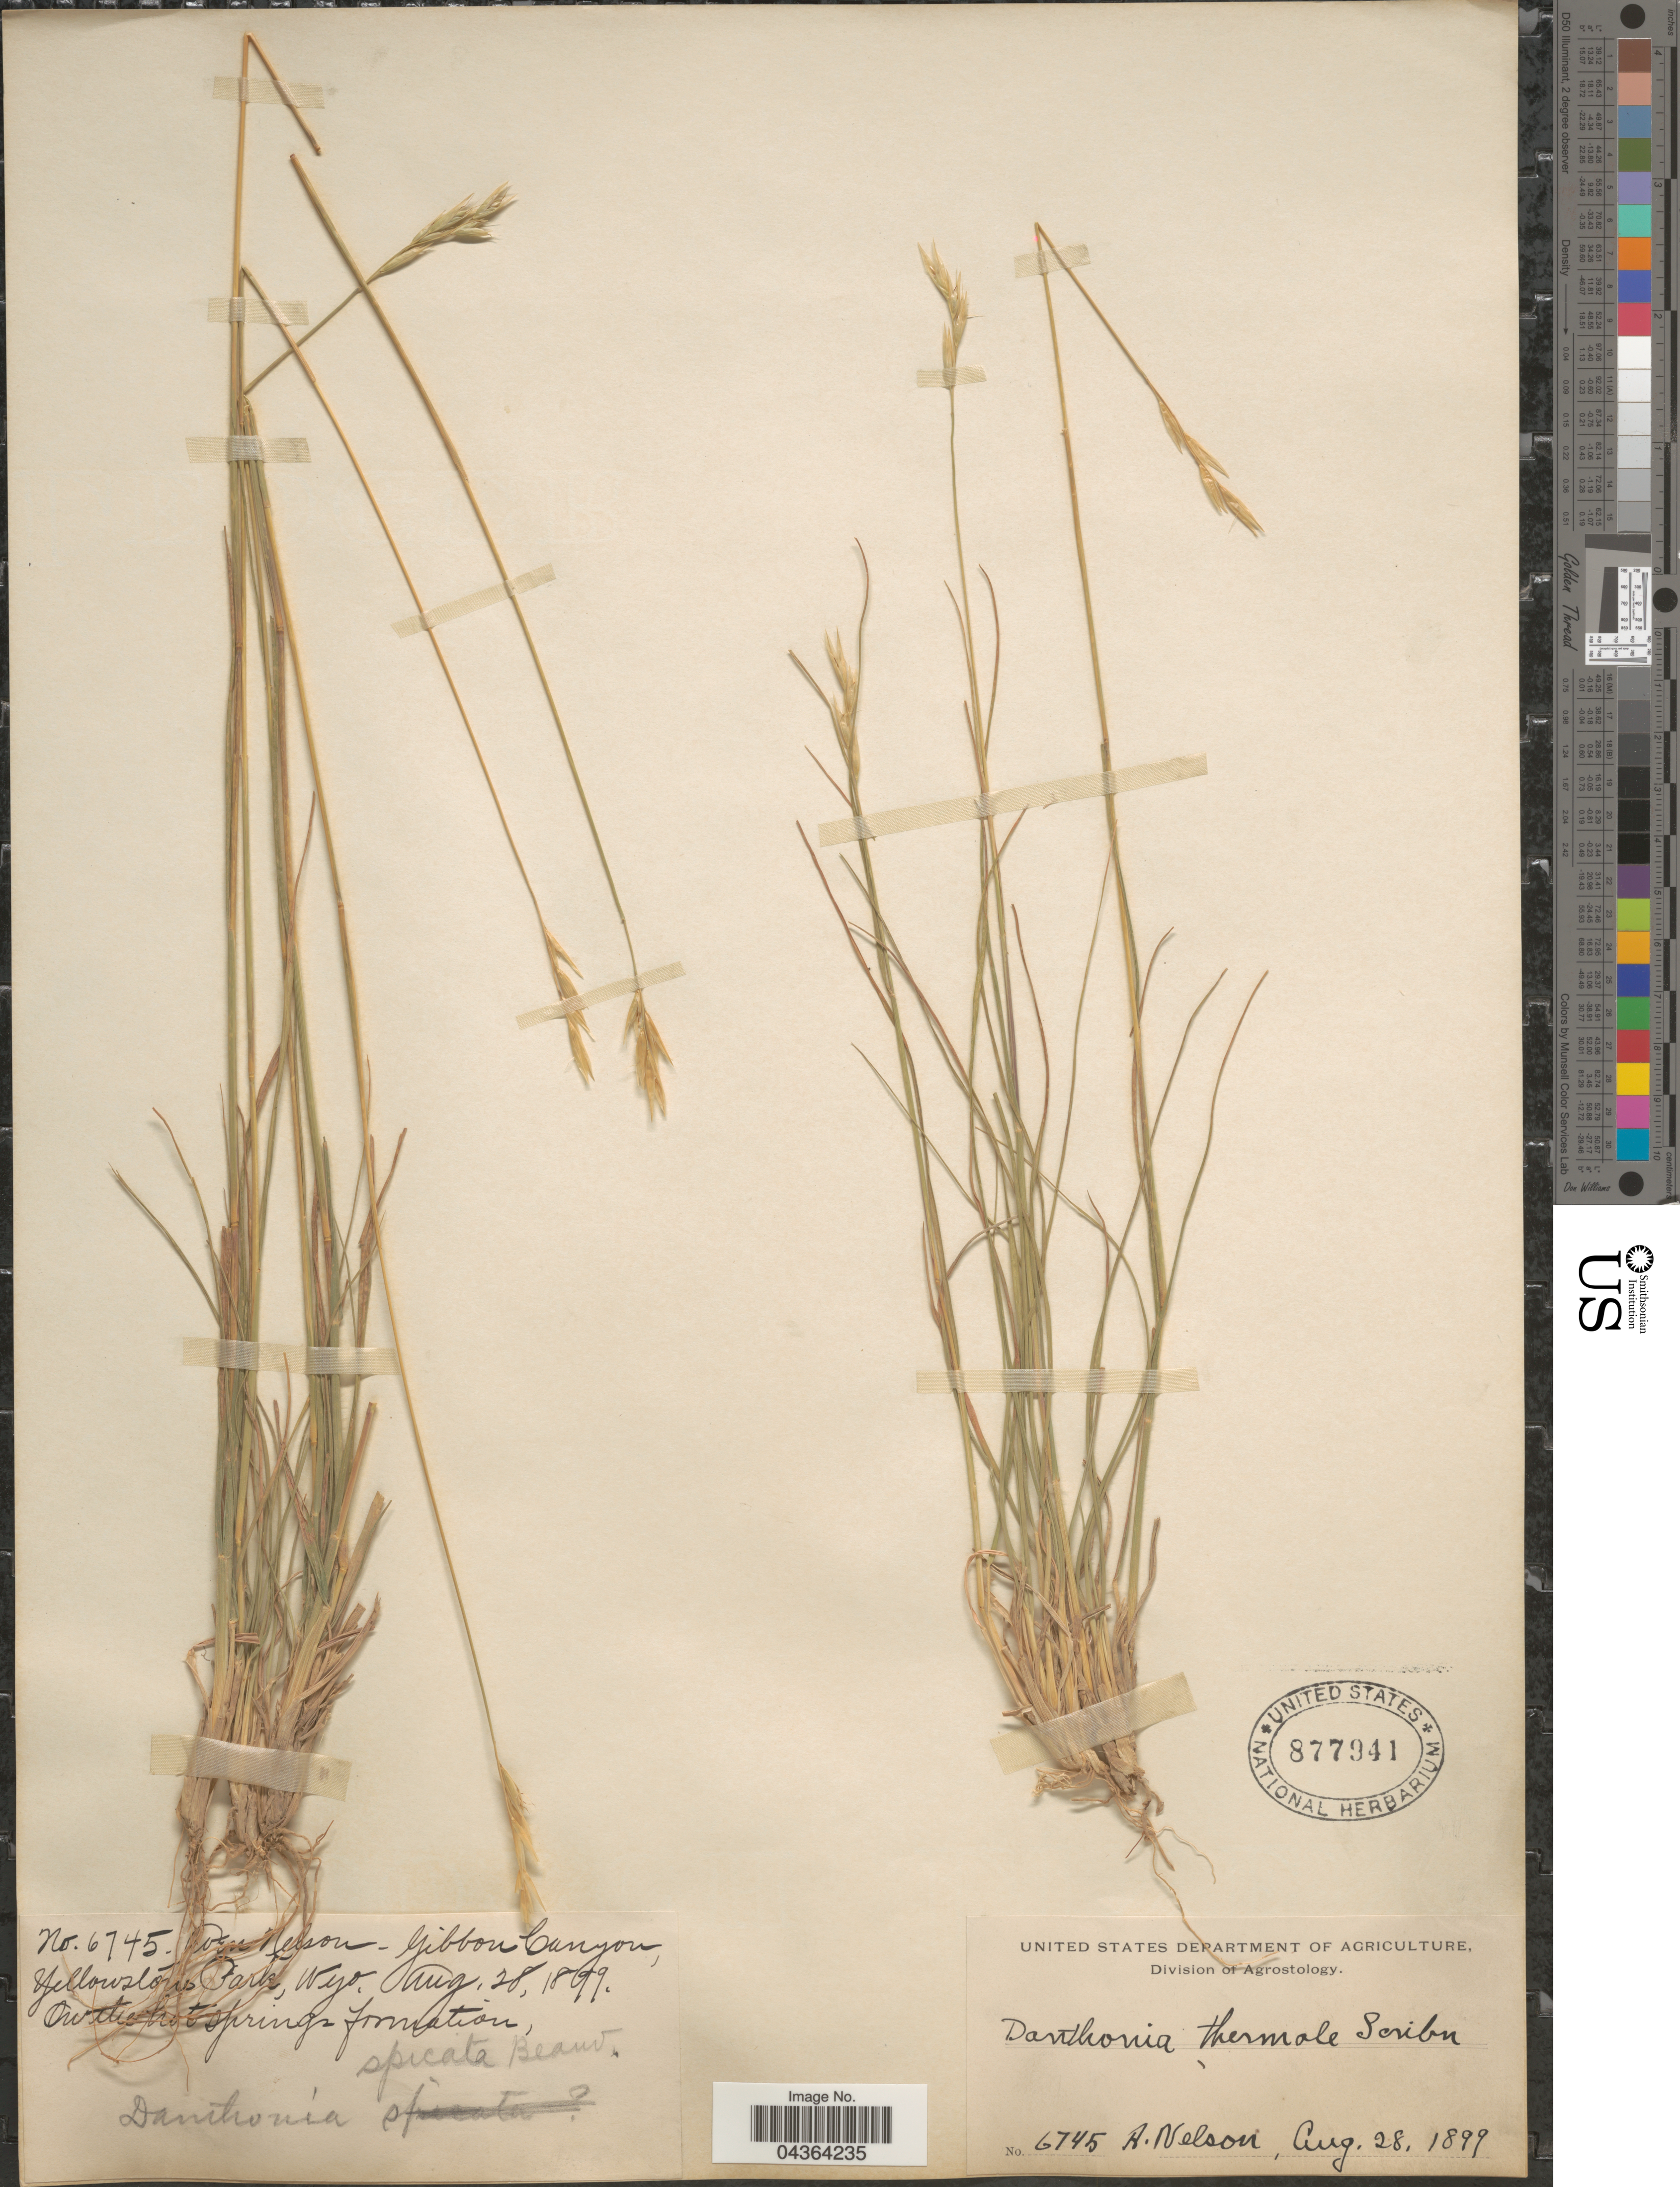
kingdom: Plantae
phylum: Tracheophyta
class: Liliopsida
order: Poales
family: Poaceae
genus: Danthonia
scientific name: Danthonia spicata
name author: (L.) P. Beauv. ex Roem. & Schult.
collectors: A. Nelson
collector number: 6745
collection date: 1899-08-28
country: United States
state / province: Wyoming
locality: Gibbon Canyon, Yellowstone Park.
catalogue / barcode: US 877941